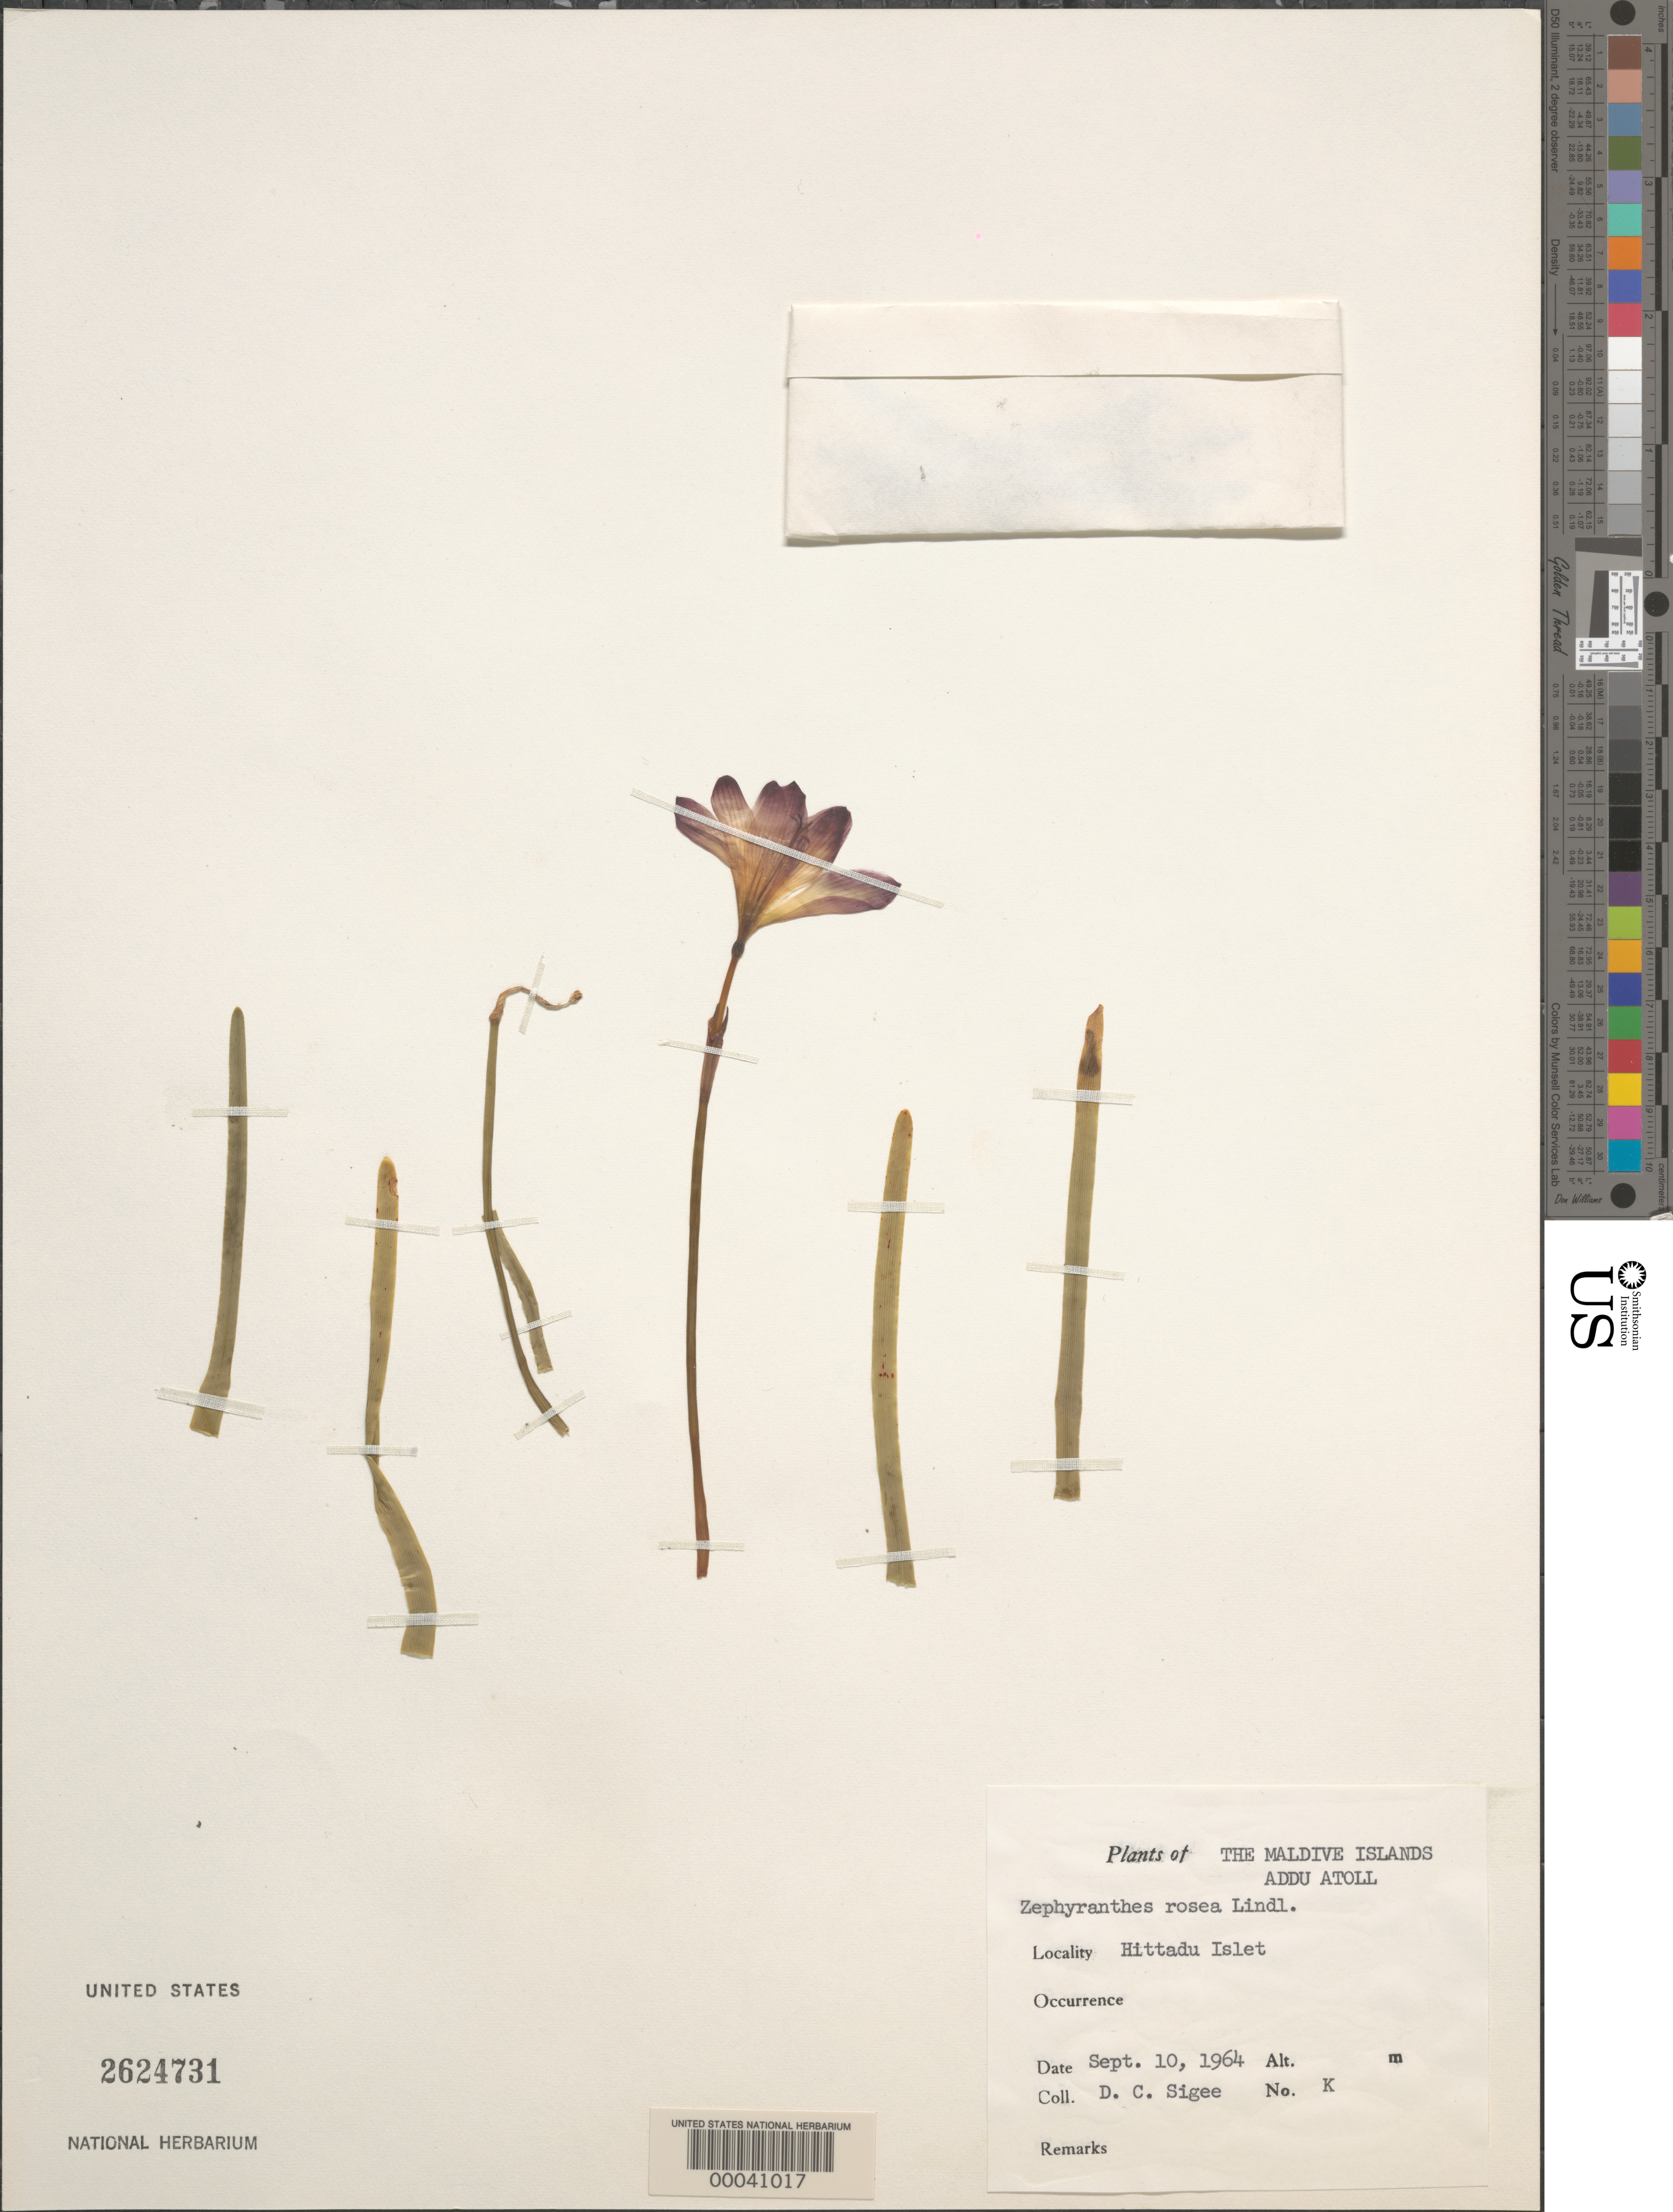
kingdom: Plantae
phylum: Tracheophyta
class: Liliopsida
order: Asparagales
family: Amaryllidaceae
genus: Zephyranthes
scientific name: Zephyranthes rosea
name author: Lindl.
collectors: D. C. Sigee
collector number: K?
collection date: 1964-09-10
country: Maldive Islands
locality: The Maldive Islands. Addu Atoll. Hittadu Islet.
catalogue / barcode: US 2624731